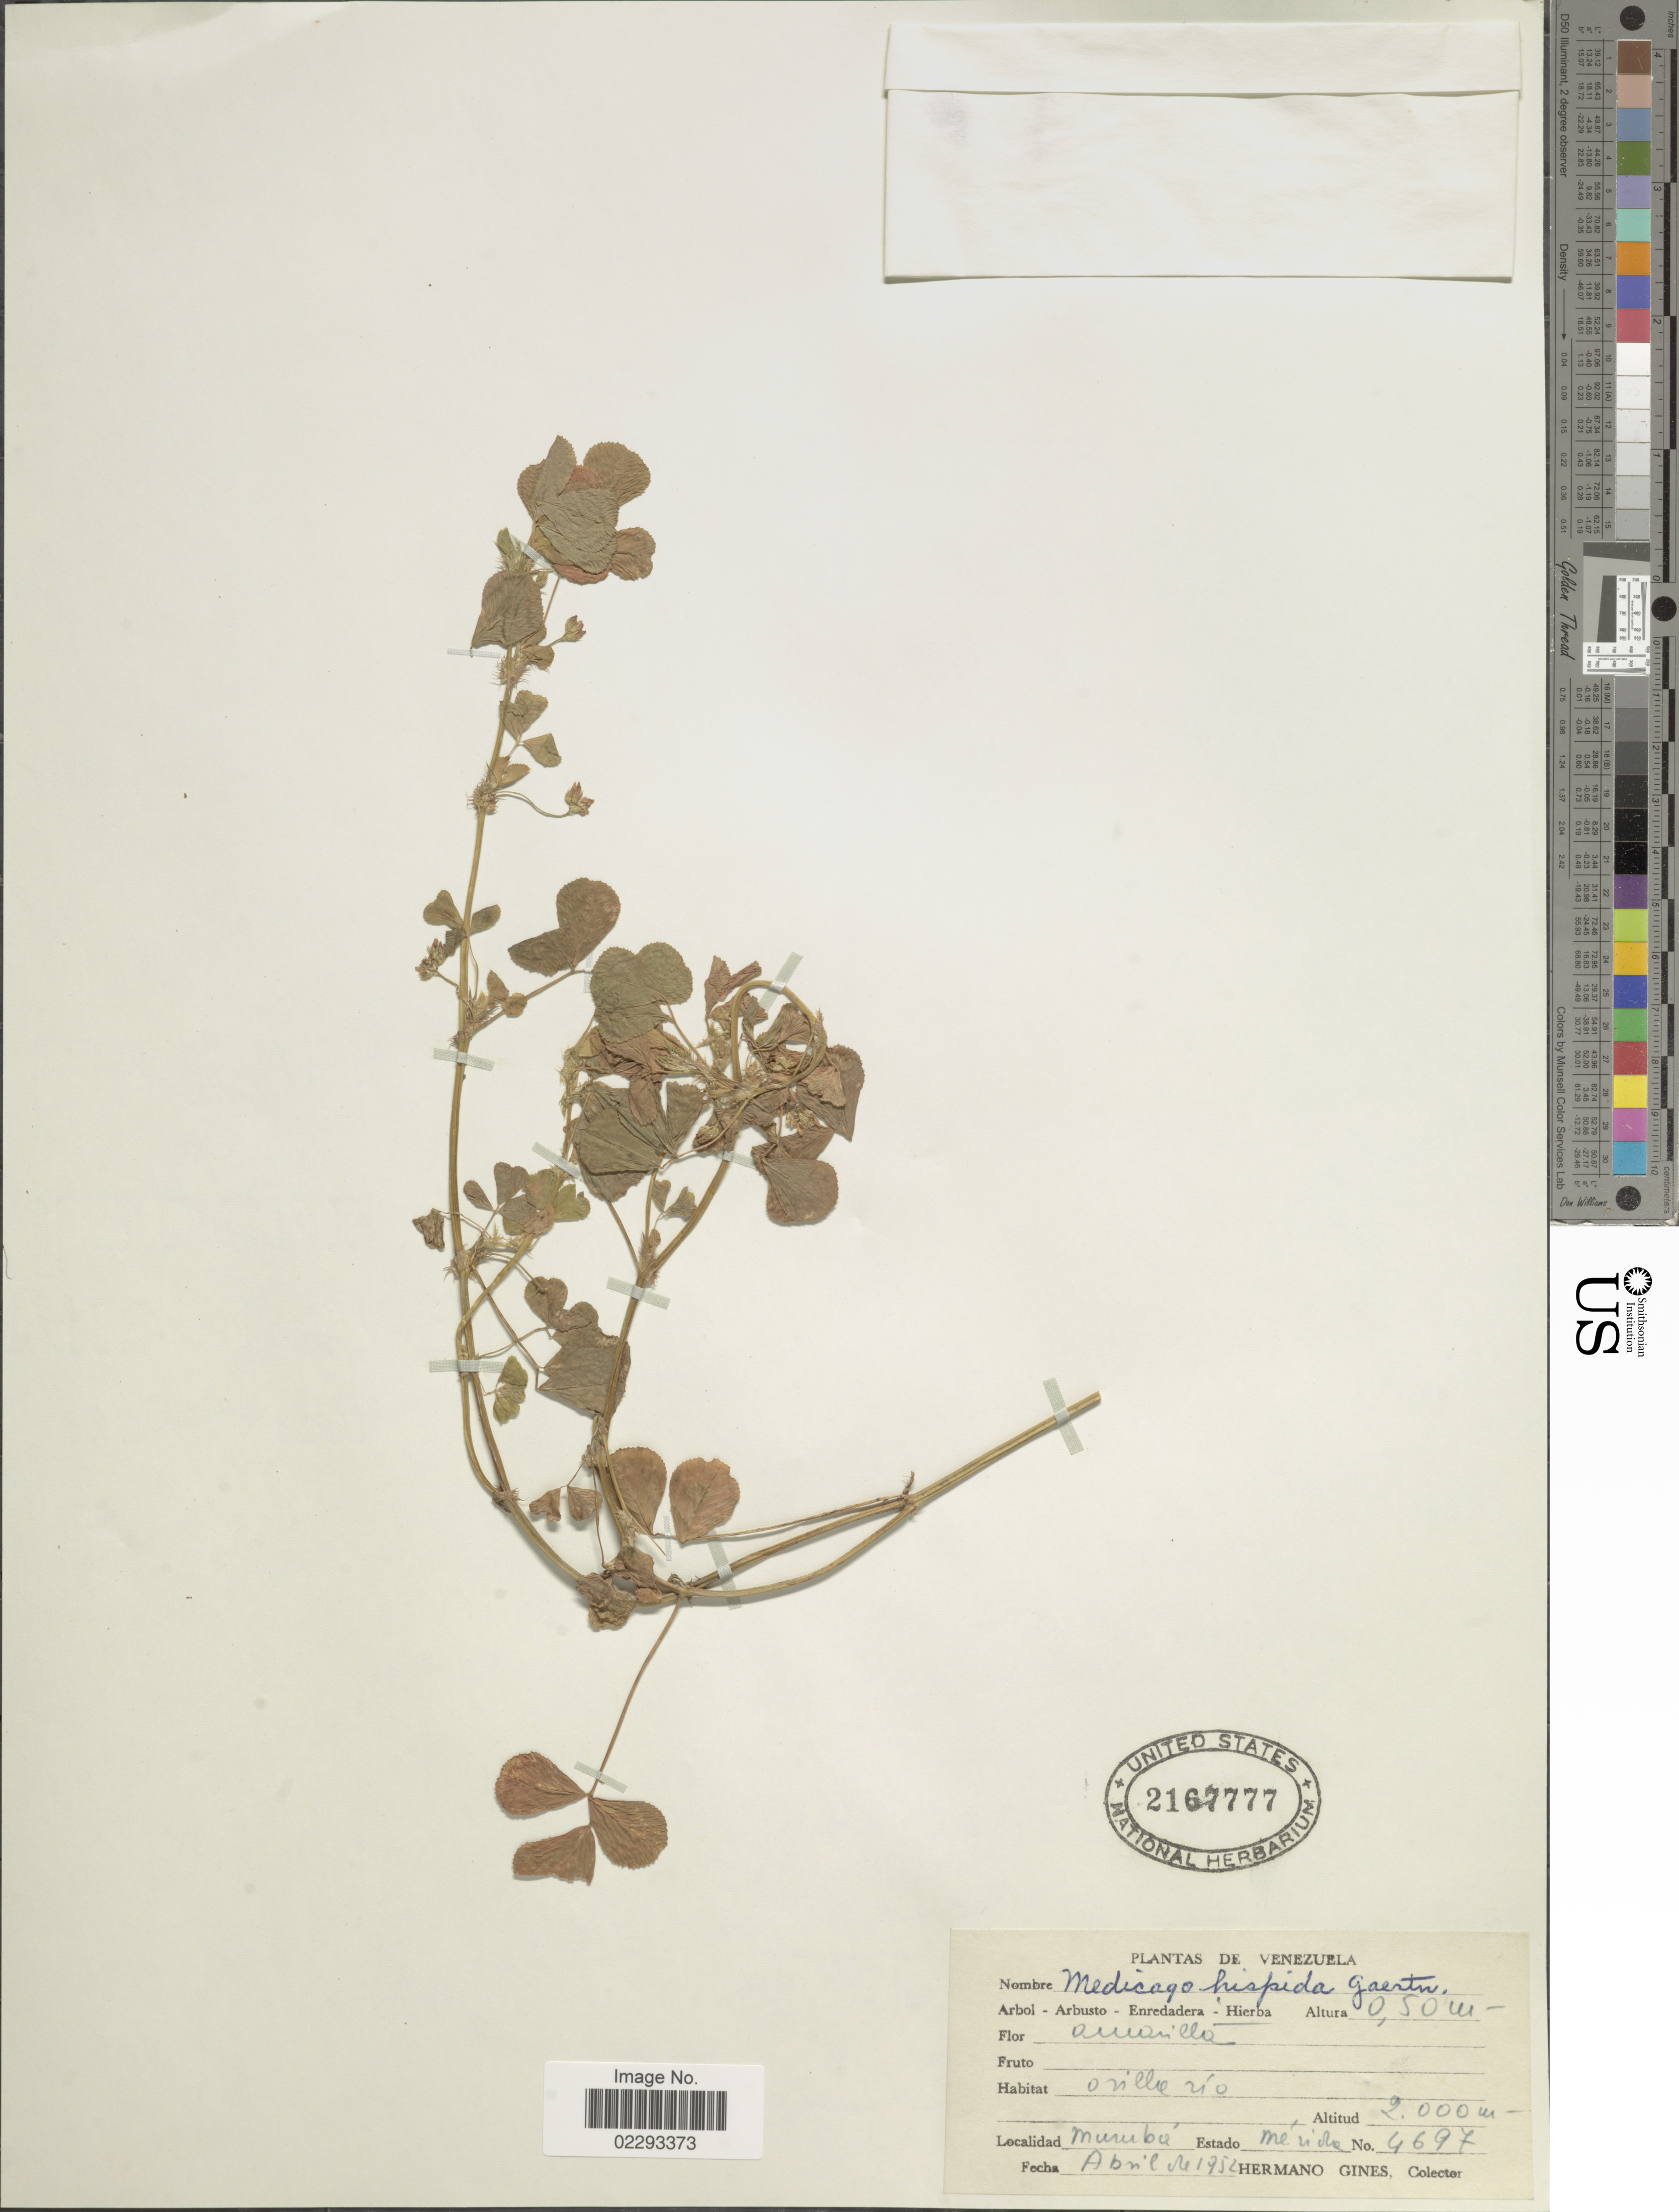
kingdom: Plantae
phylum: Tracheophyta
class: Magnoliopsida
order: Fabales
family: Fabaceae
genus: Medicago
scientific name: Medicago polymorpha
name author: L.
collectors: Bro. Gines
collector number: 4697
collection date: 1952-04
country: Venezuela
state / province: Mérida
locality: Murubá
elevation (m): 2000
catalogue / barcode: US 2167777